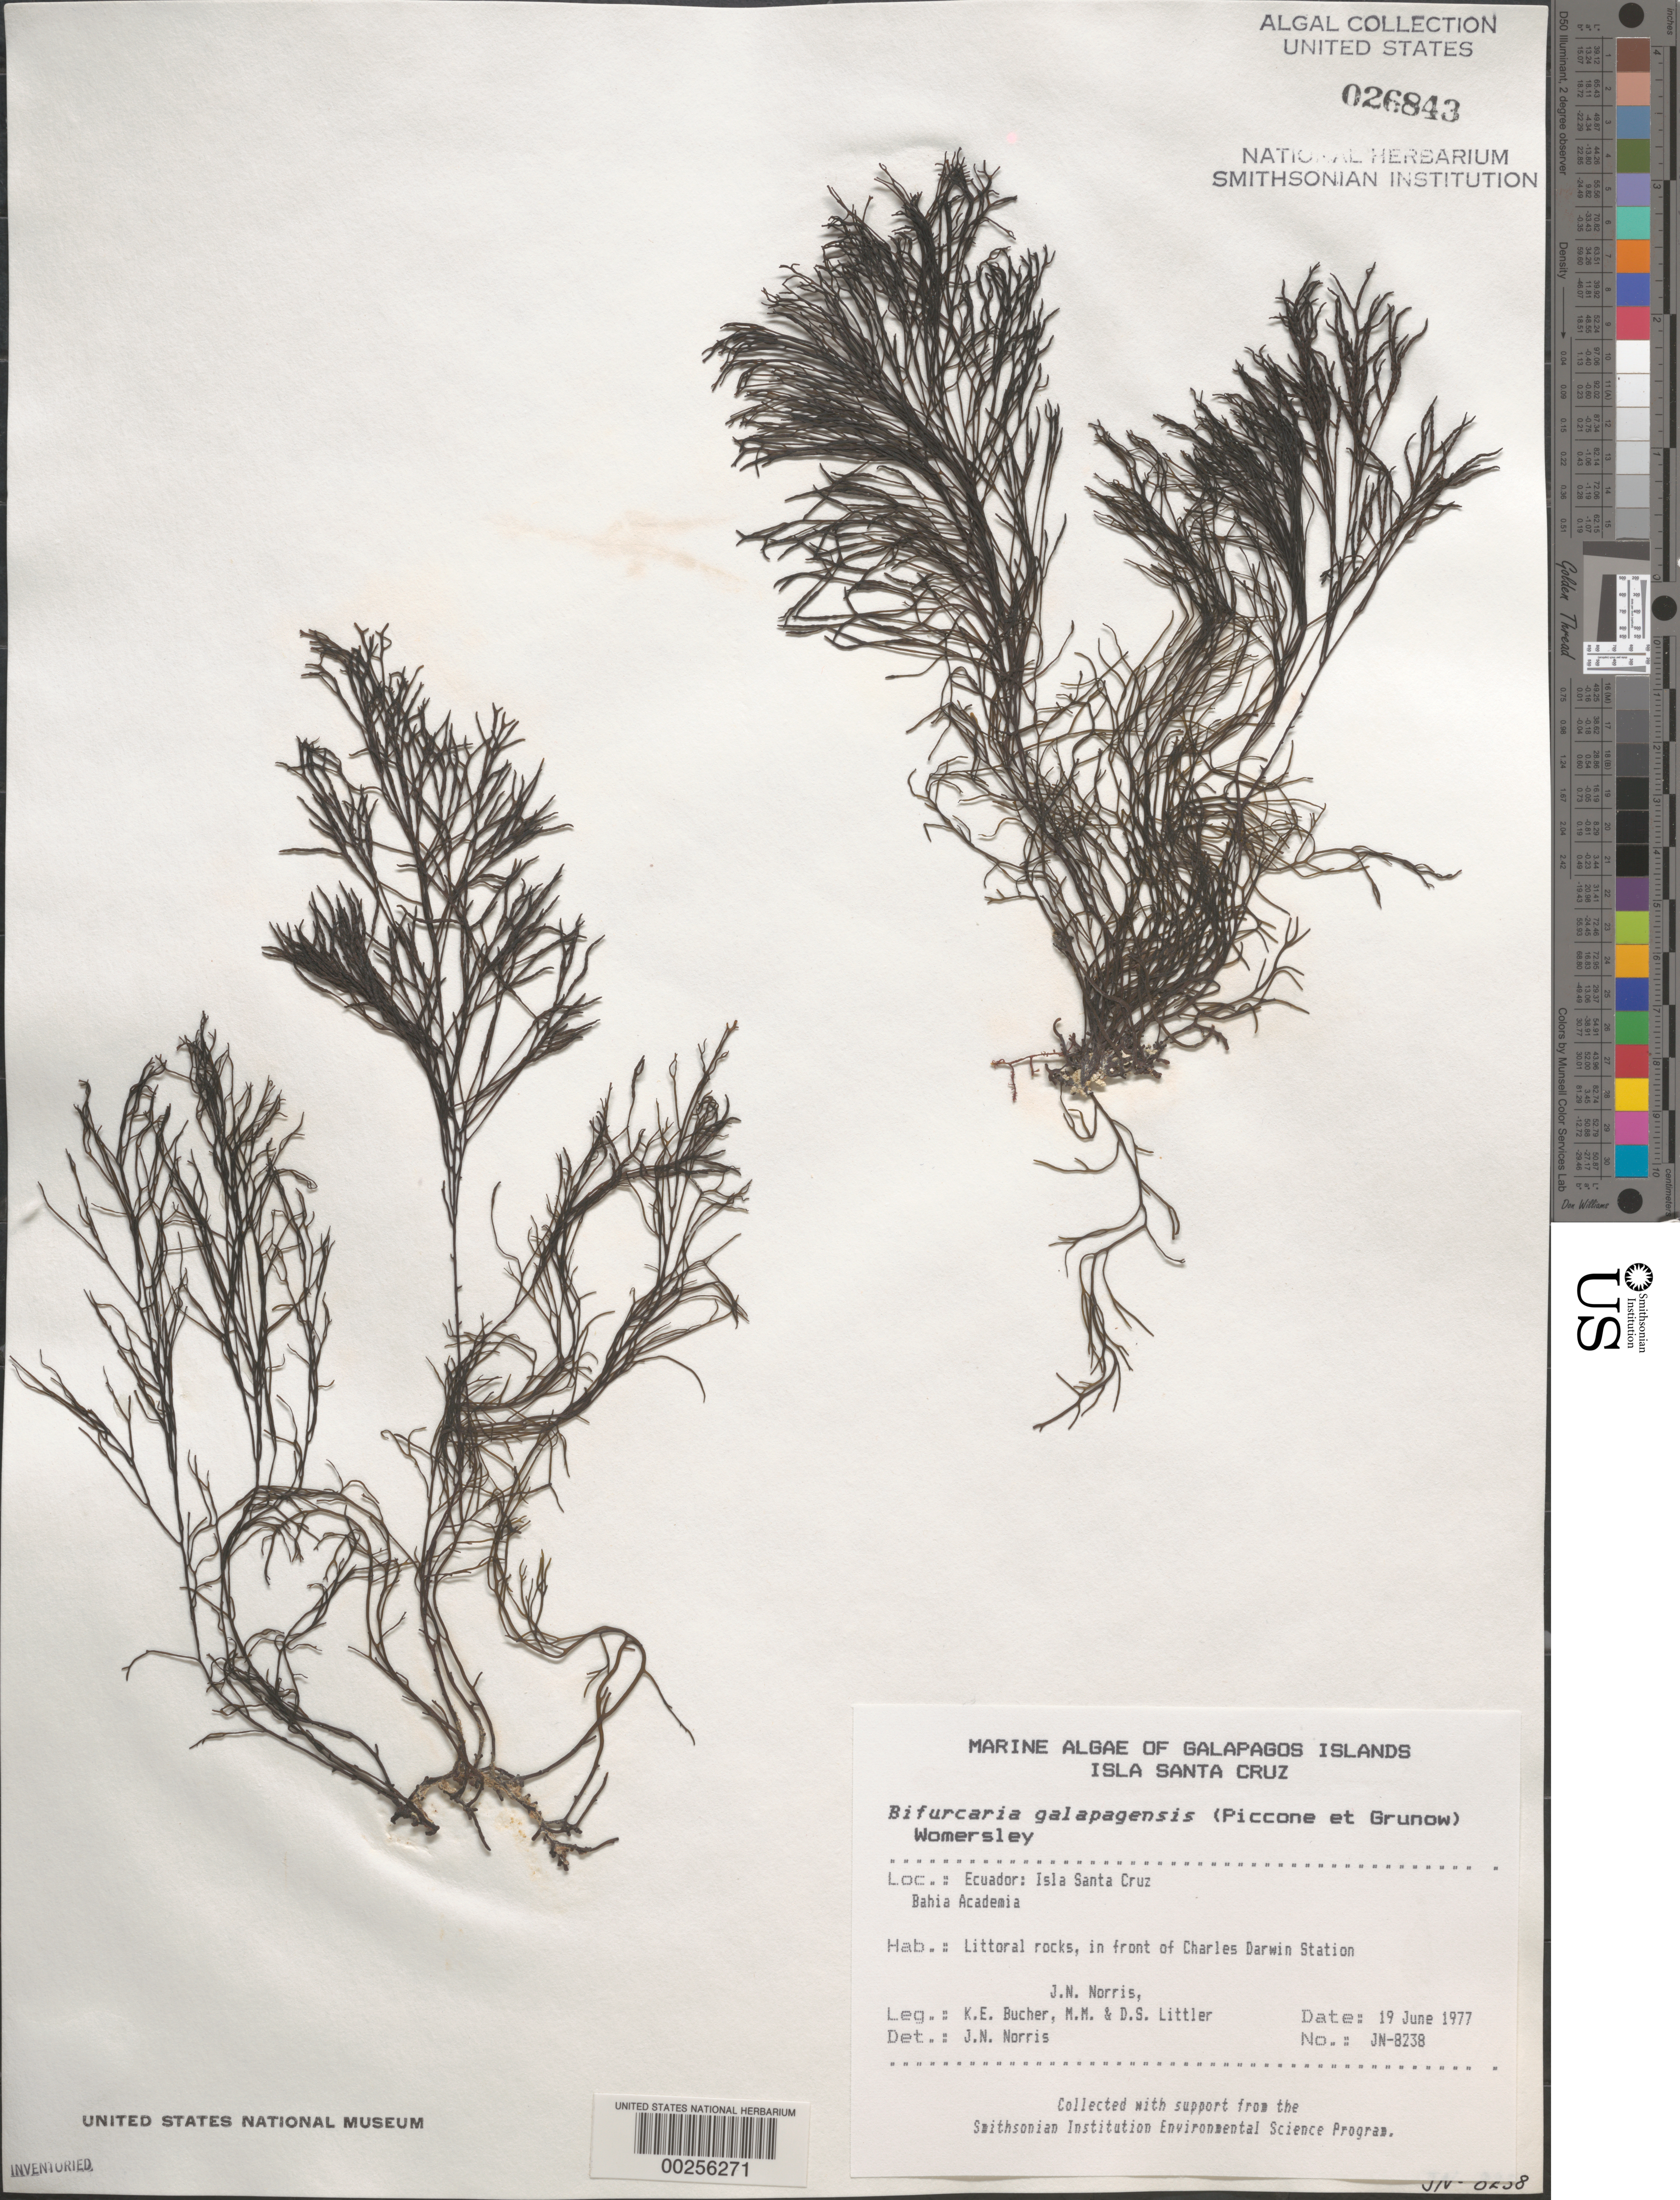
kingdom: Chromista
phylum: Ochrophyta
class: Phaeophyceae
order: Fucales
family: Sargassaceae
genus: Bifurcaria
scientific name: Bifurcaria galapagensis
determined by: Norris, James N.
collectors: J. N. Norris, K. E. Bucher, M. M. Littler & D. S. Littler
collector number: JN-8238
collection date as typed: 19 Jun 1977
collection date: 1977-06-19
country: Ecuador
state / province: Colón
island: Santa Cruz [Indefatigable, Chaves]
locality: Bahia Academia, Charles Darwin Station shore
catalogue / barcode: US 26843